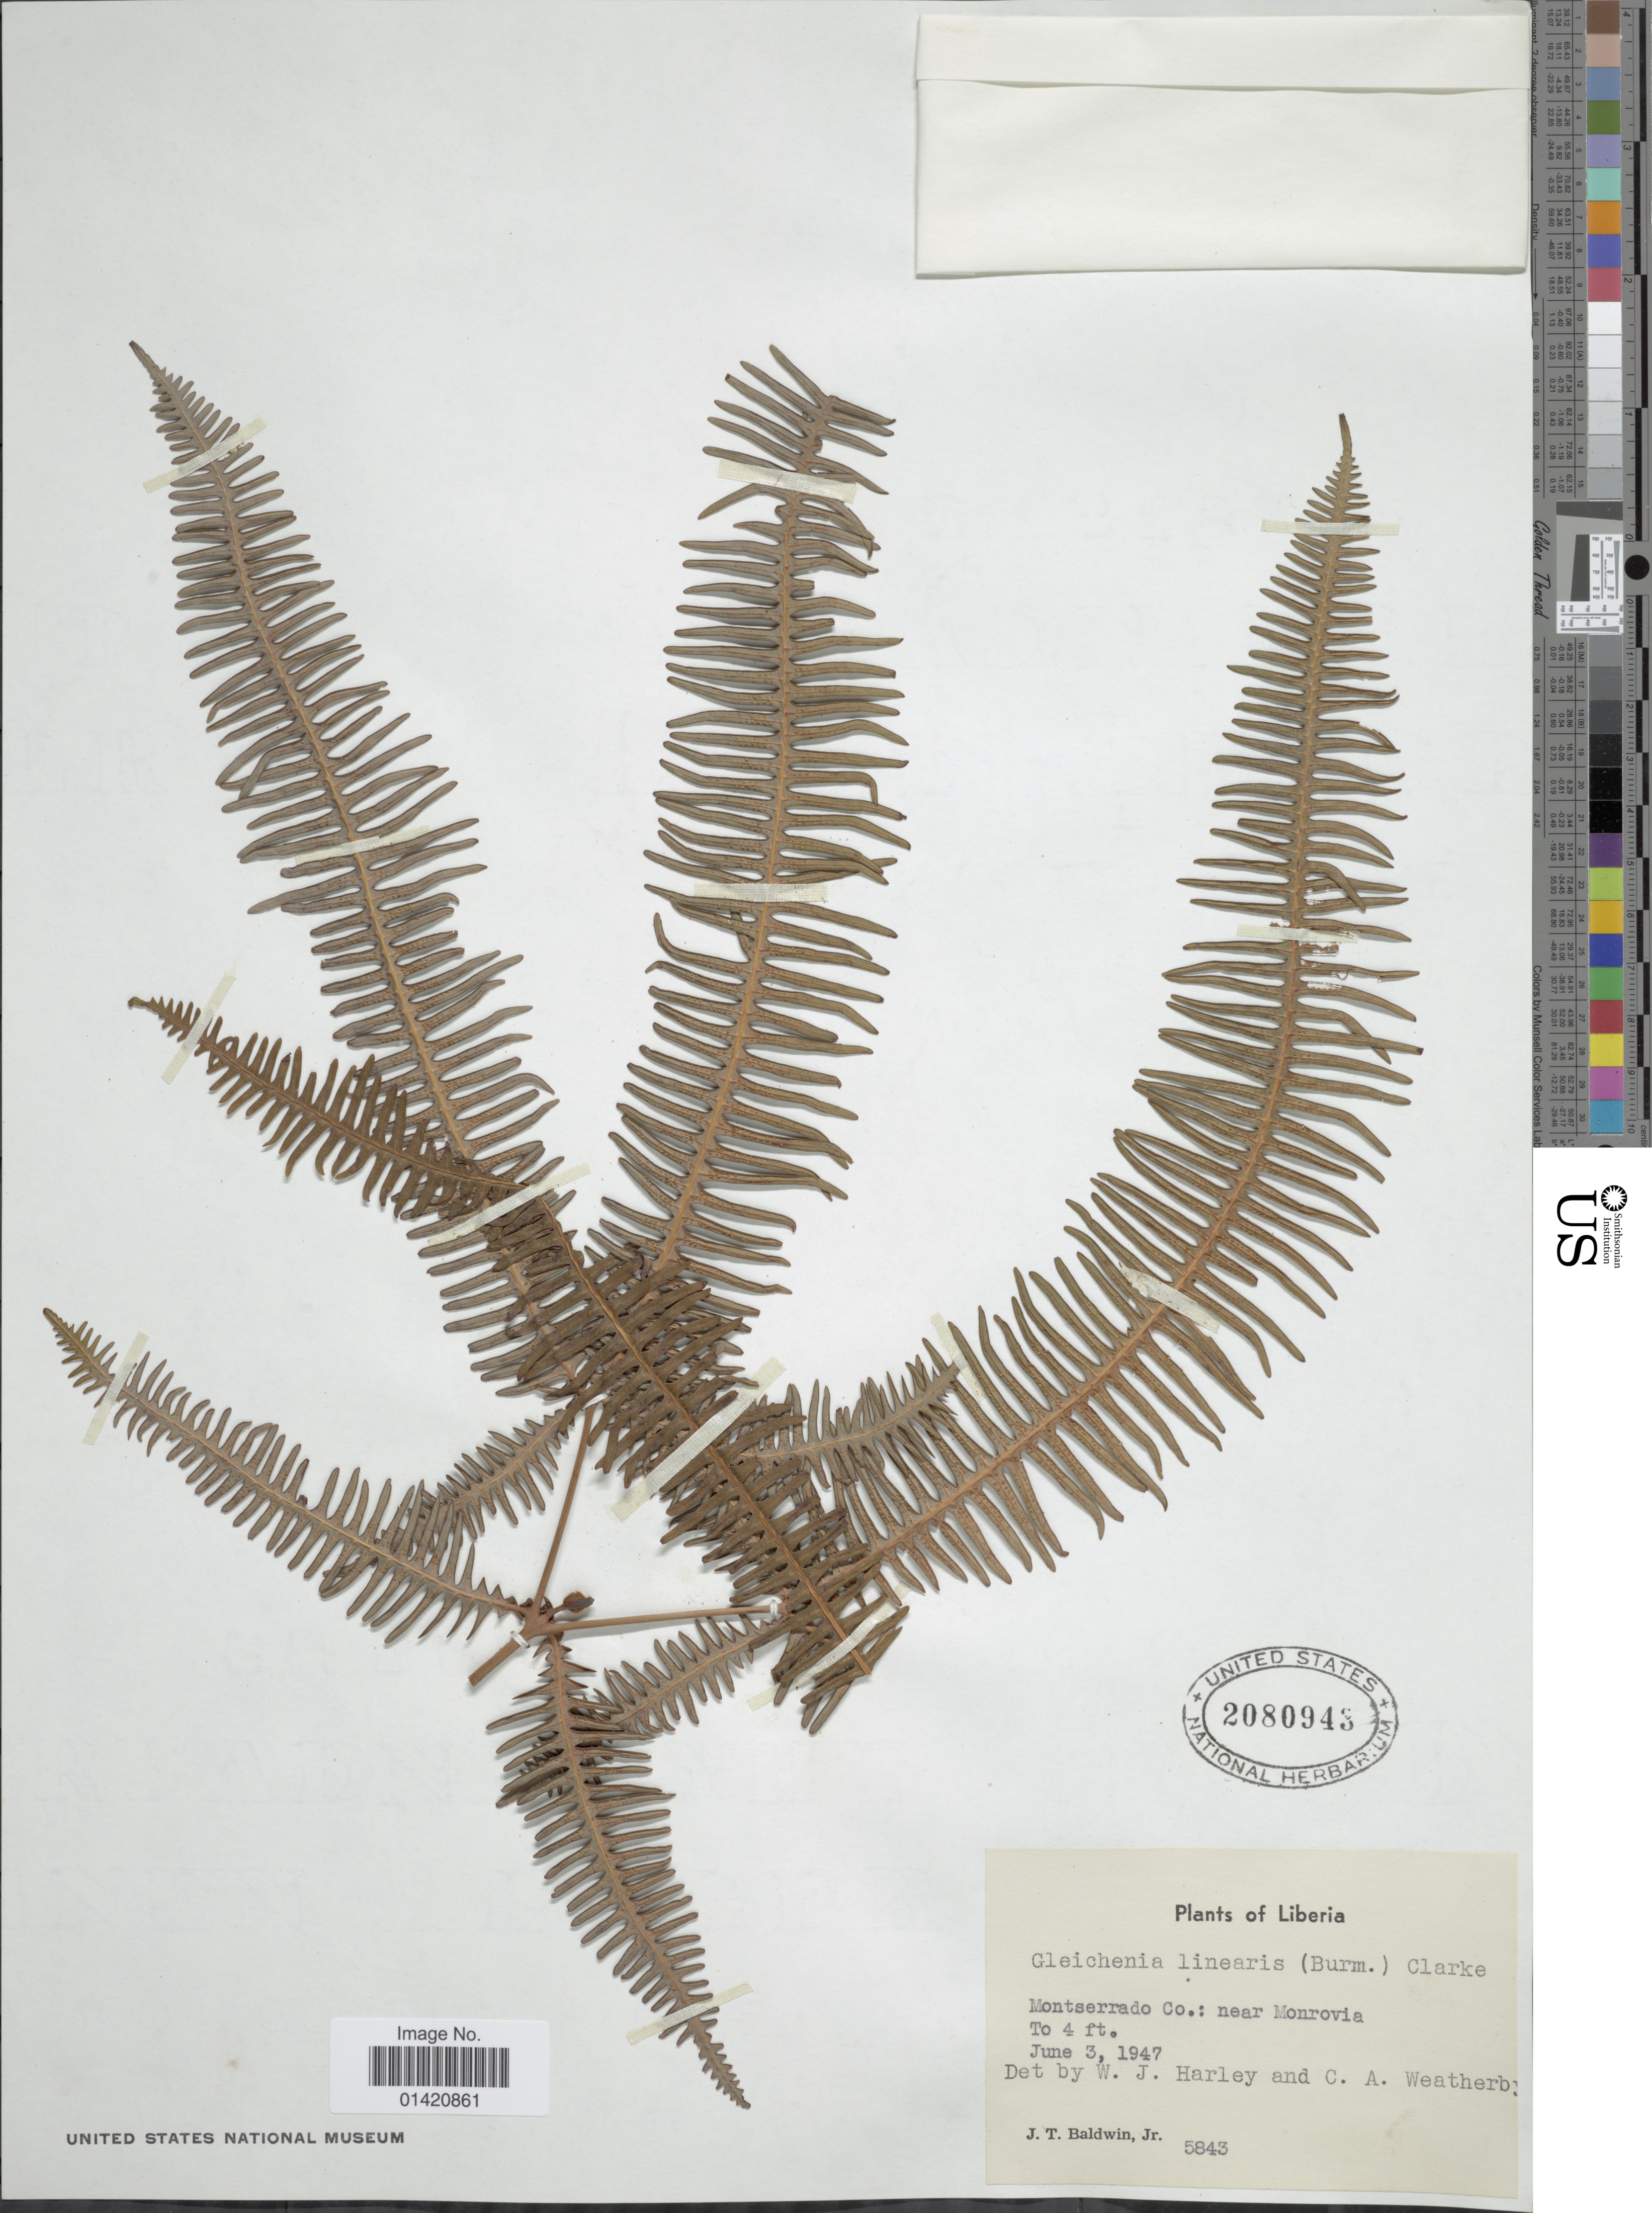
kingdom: Plantae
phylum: Tracheophyta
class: Polypodiopsida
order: Gleicheniales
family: Gleicheniaceae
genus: Dicranopteris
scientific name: Dicranopteris linearis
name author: (Burm. f.) Underw.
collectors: J. T. Baldwin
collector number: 5843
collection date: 1947-06-03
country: Liberia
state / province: Montserrado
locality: Montserrado Co: near Monrovia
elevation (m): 1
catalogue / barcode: US 2080943